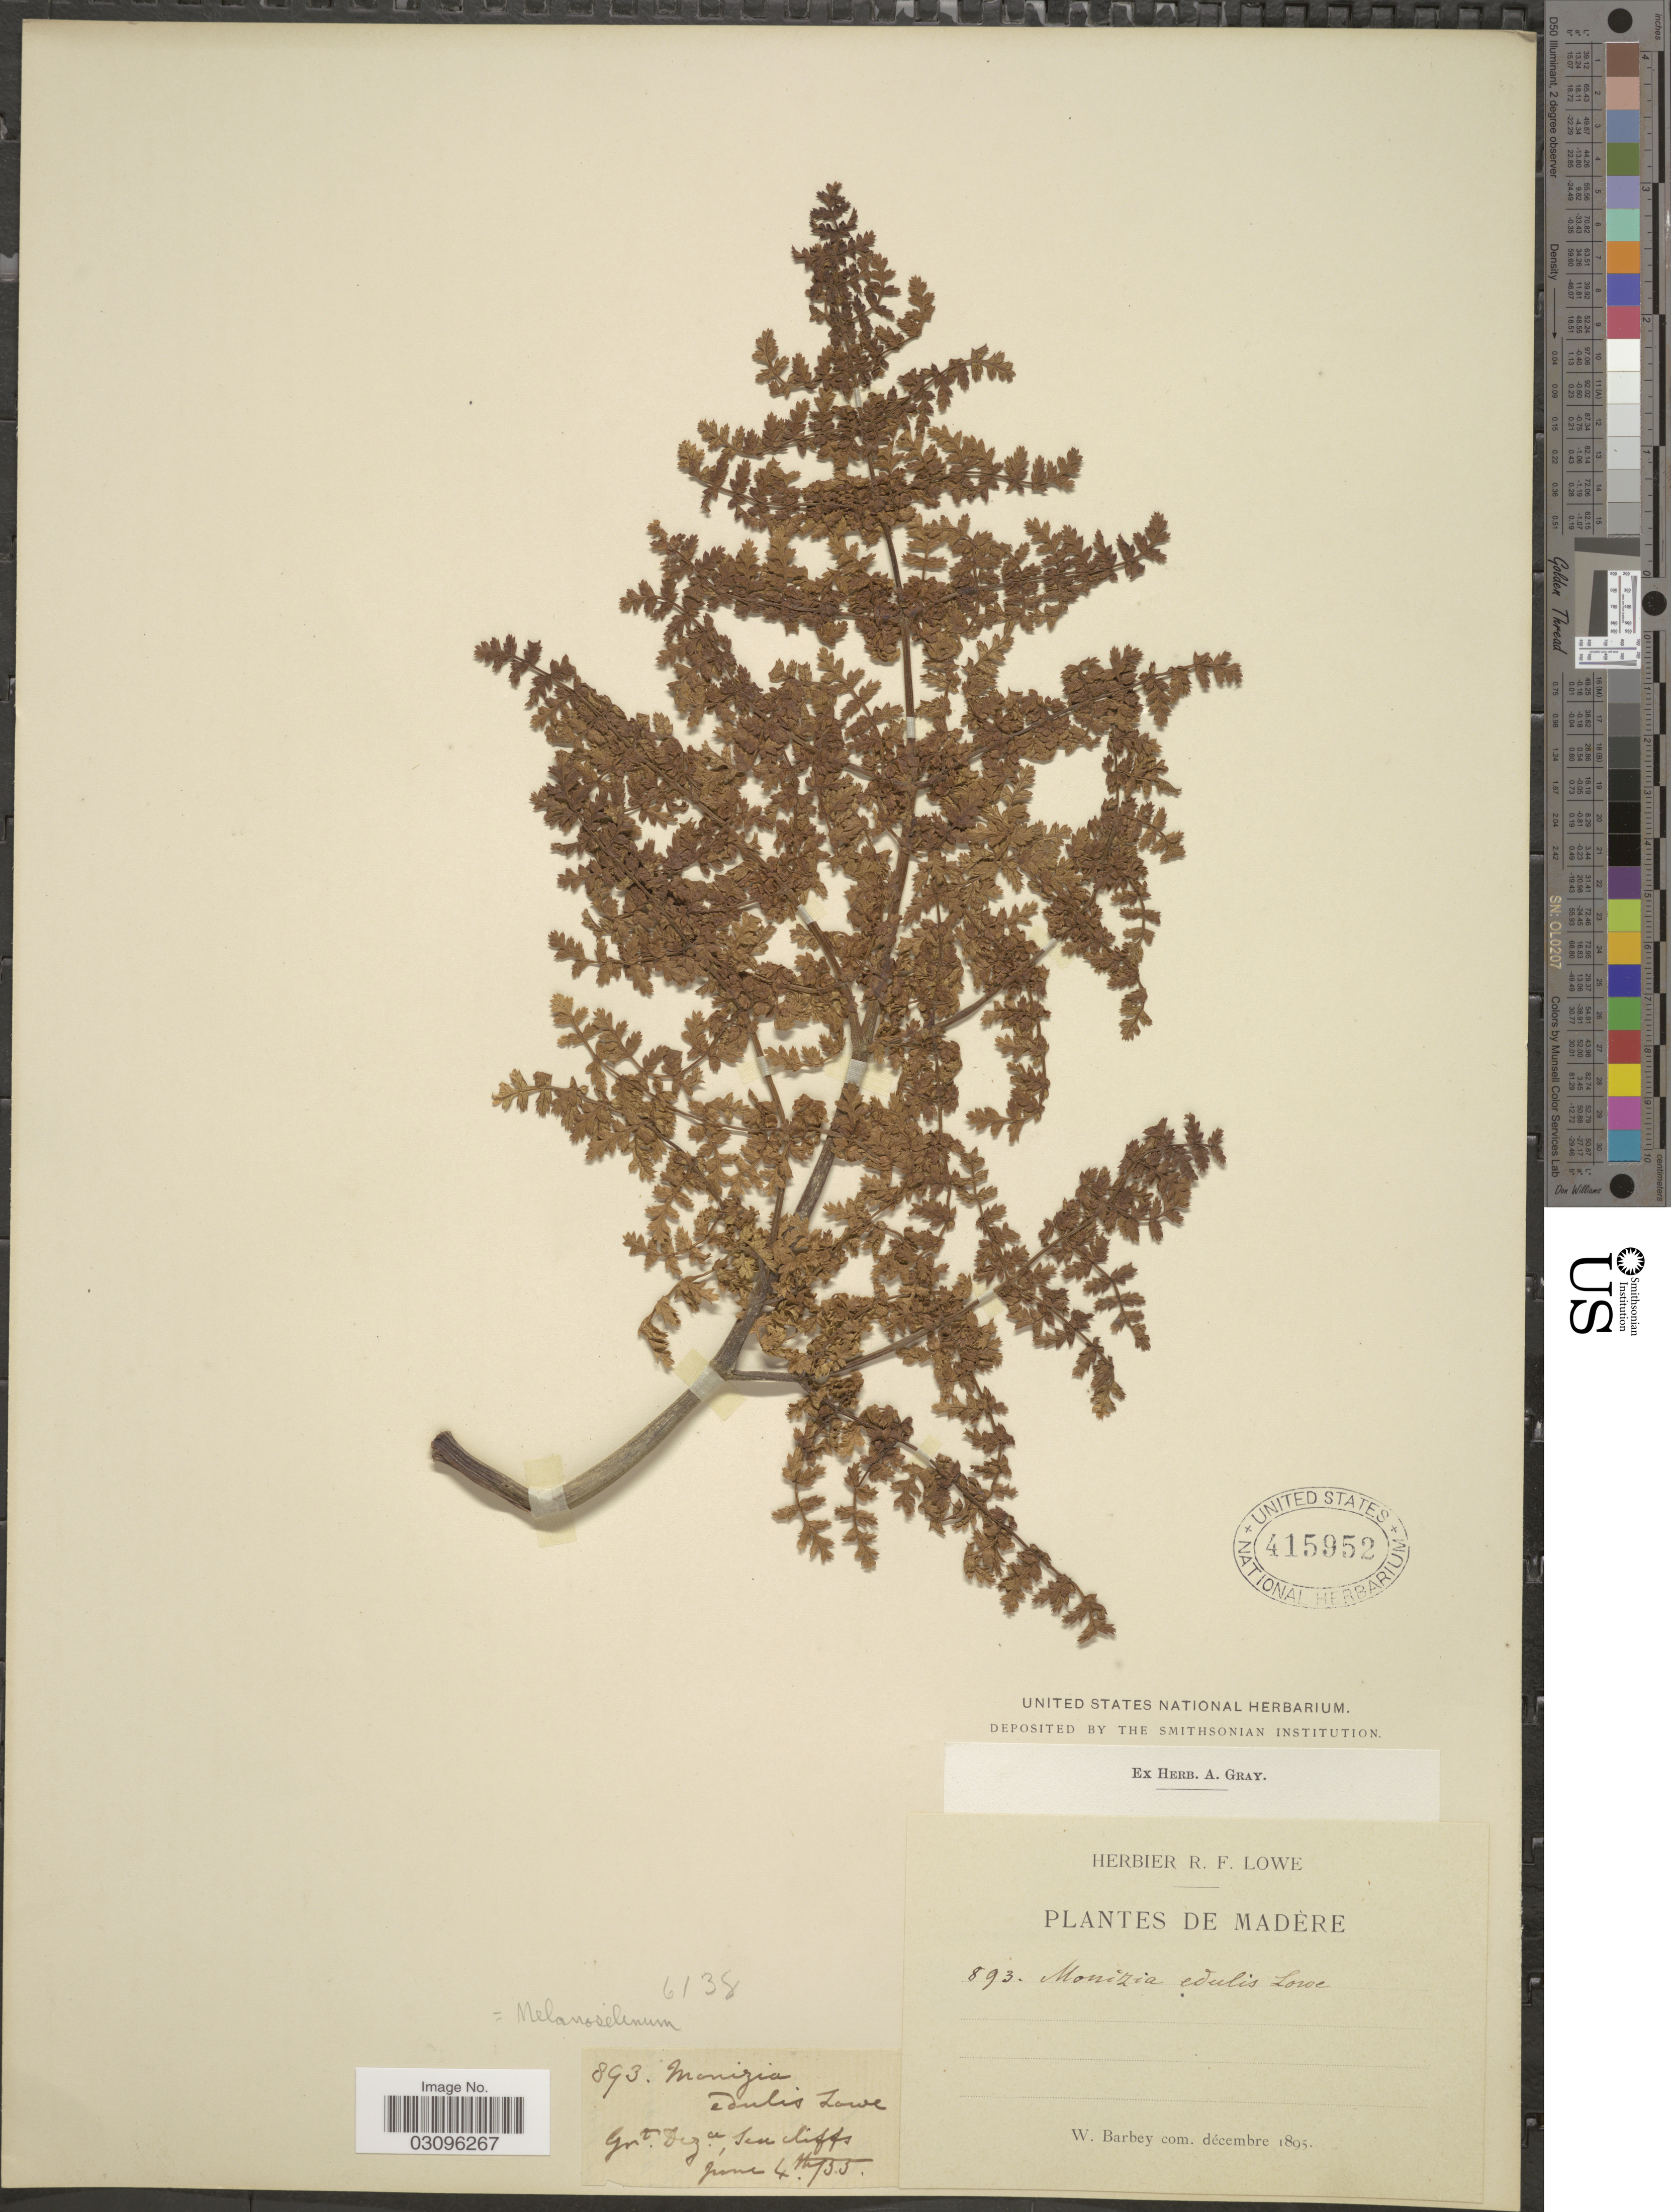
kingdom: Plantae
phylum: Tracheophyta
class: Magnoliopsida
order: Apiales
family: Apiaceae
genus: Melanoselinum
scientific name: Melanoselinum edule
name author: Drude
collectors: ex herb. R. F. Lowe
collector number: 893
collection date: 1933-06-04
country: Portugal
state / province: Madeira (Aut. Reg.)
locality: Madère.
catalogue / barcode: US 415952